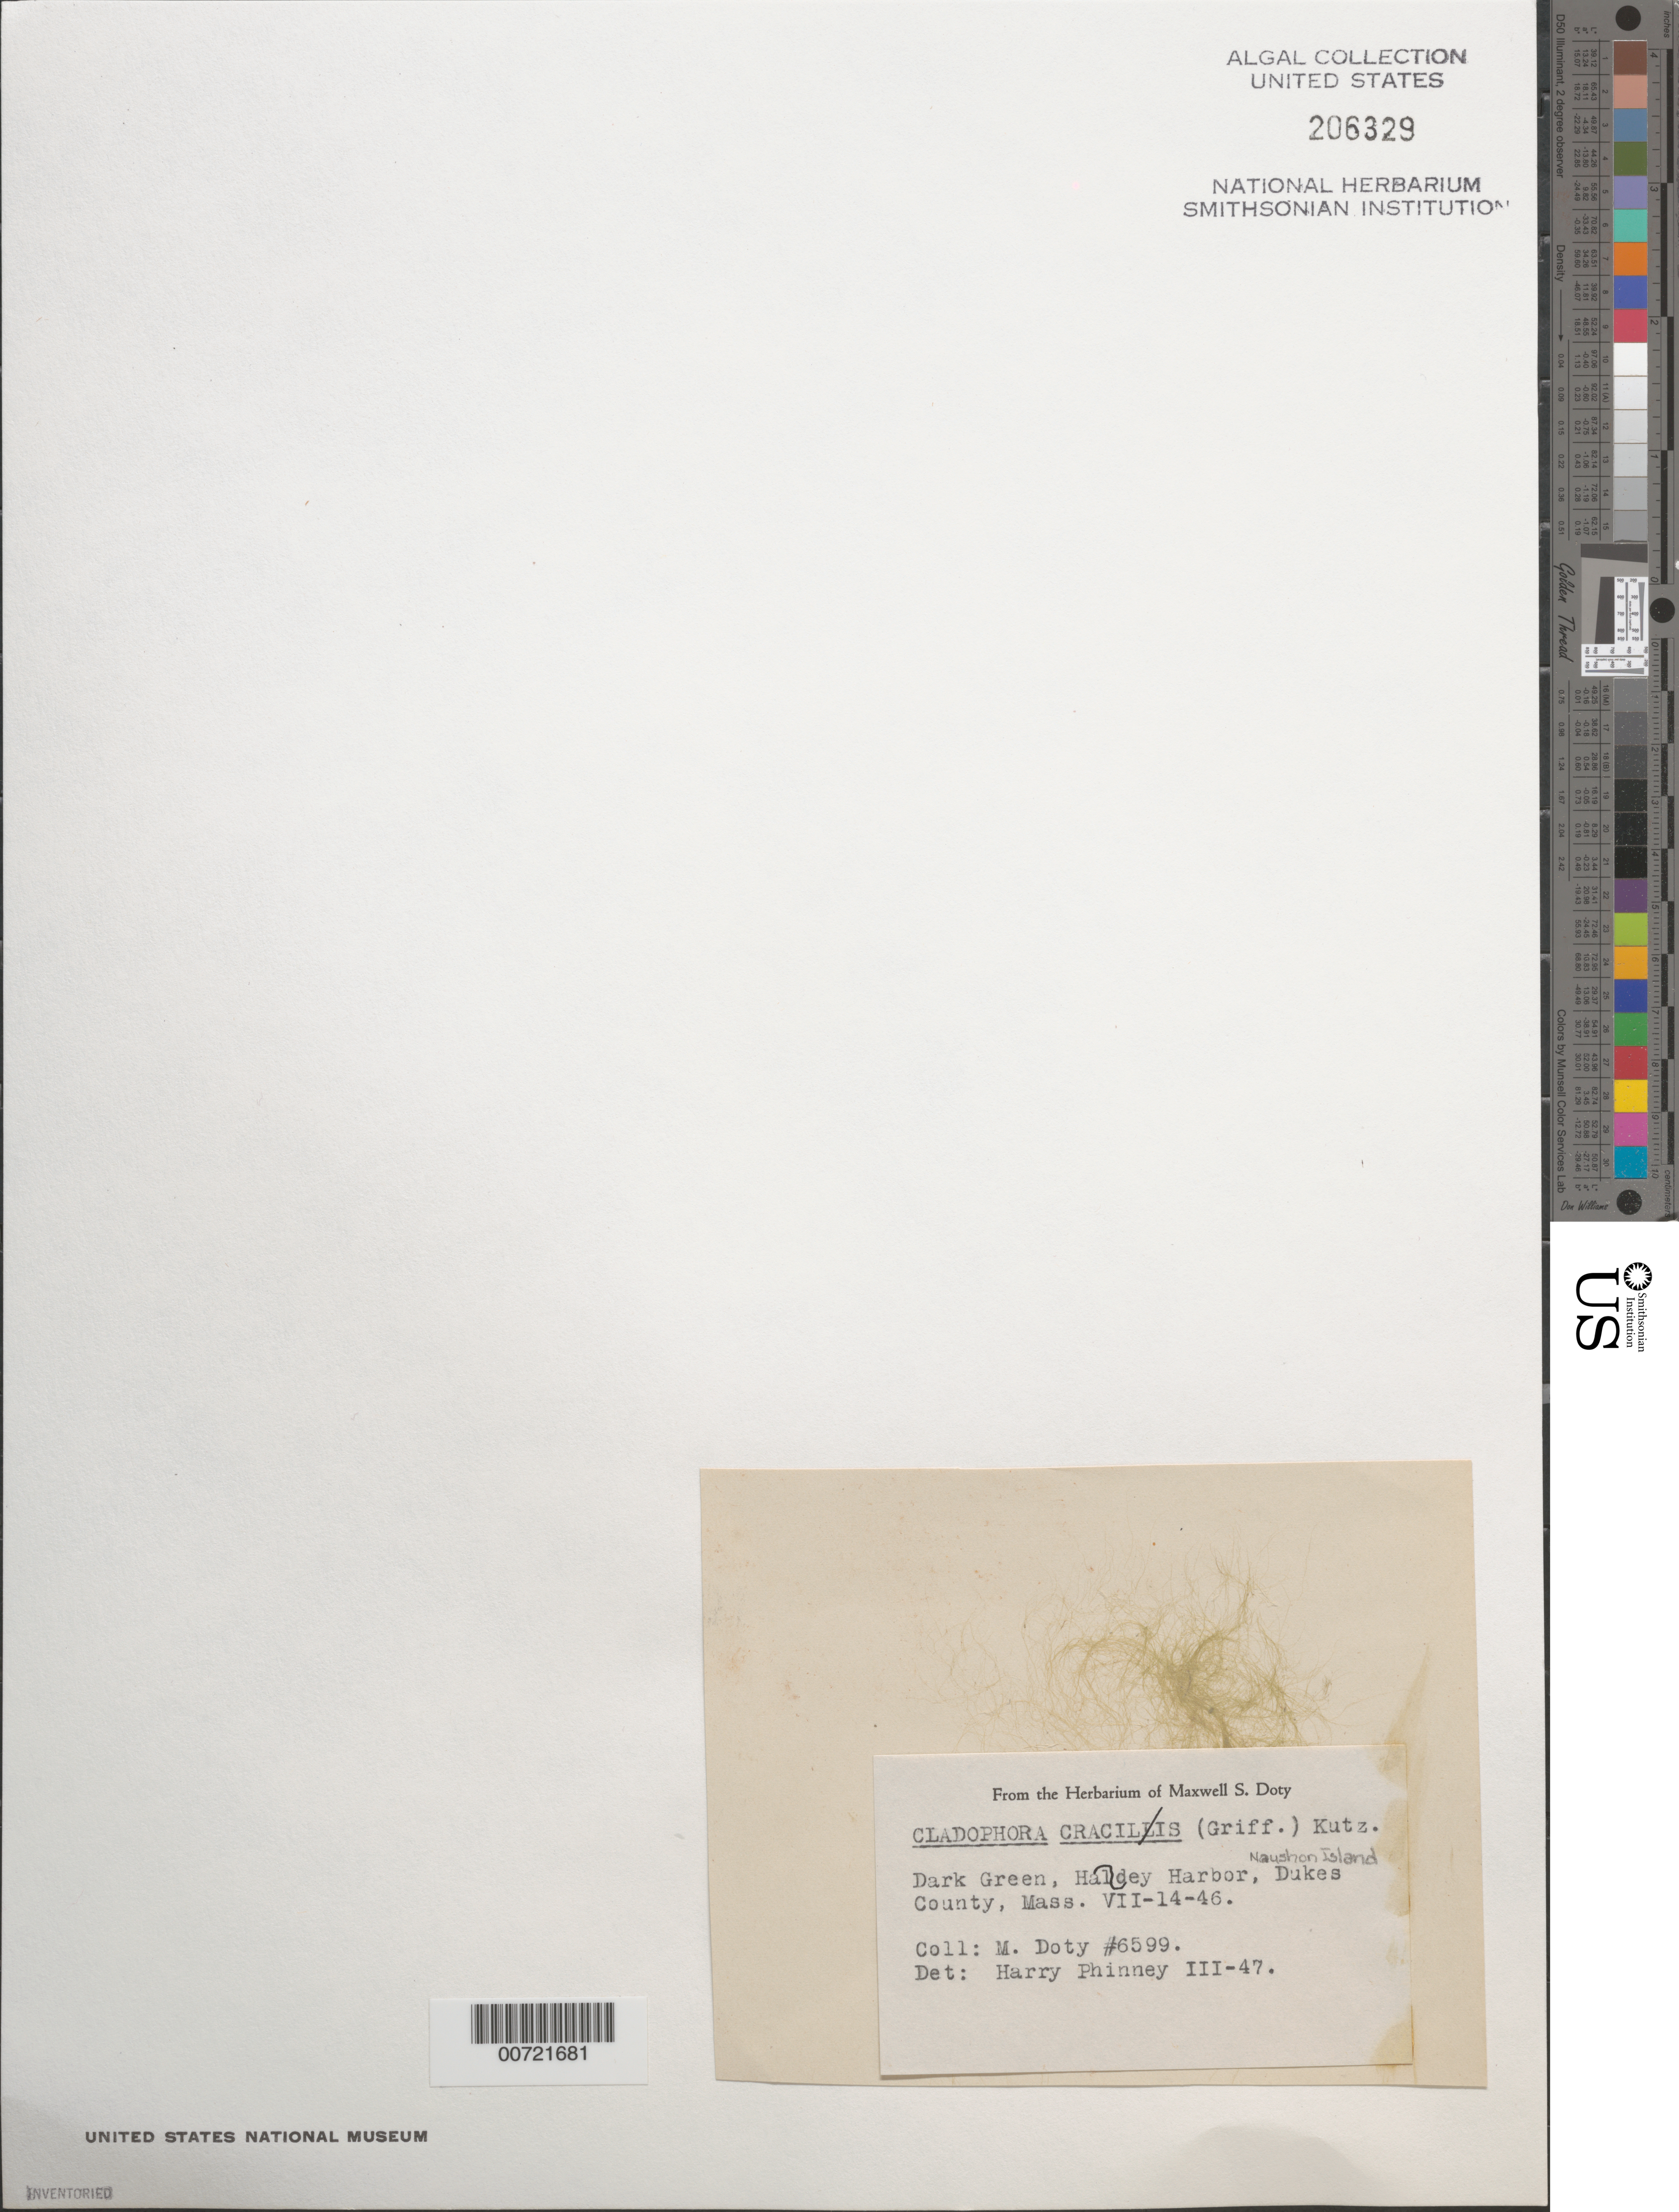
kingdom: Plantae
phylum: Chlorophyta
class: Ulvophyceae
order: Cladophorales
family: Cladophoraceae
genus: Cladophora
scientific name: Cladophora gracilis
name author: (Griff.) Kütz.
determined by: Phinney, H. K.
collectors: M. S. Doty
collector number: MSD 6599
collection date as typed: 14 Jul 1946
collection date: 1946-07-14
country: United States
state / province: Massachusetts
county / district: Dukes County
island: Naushon Island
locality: Hadley Harbor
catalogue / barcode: US 206329